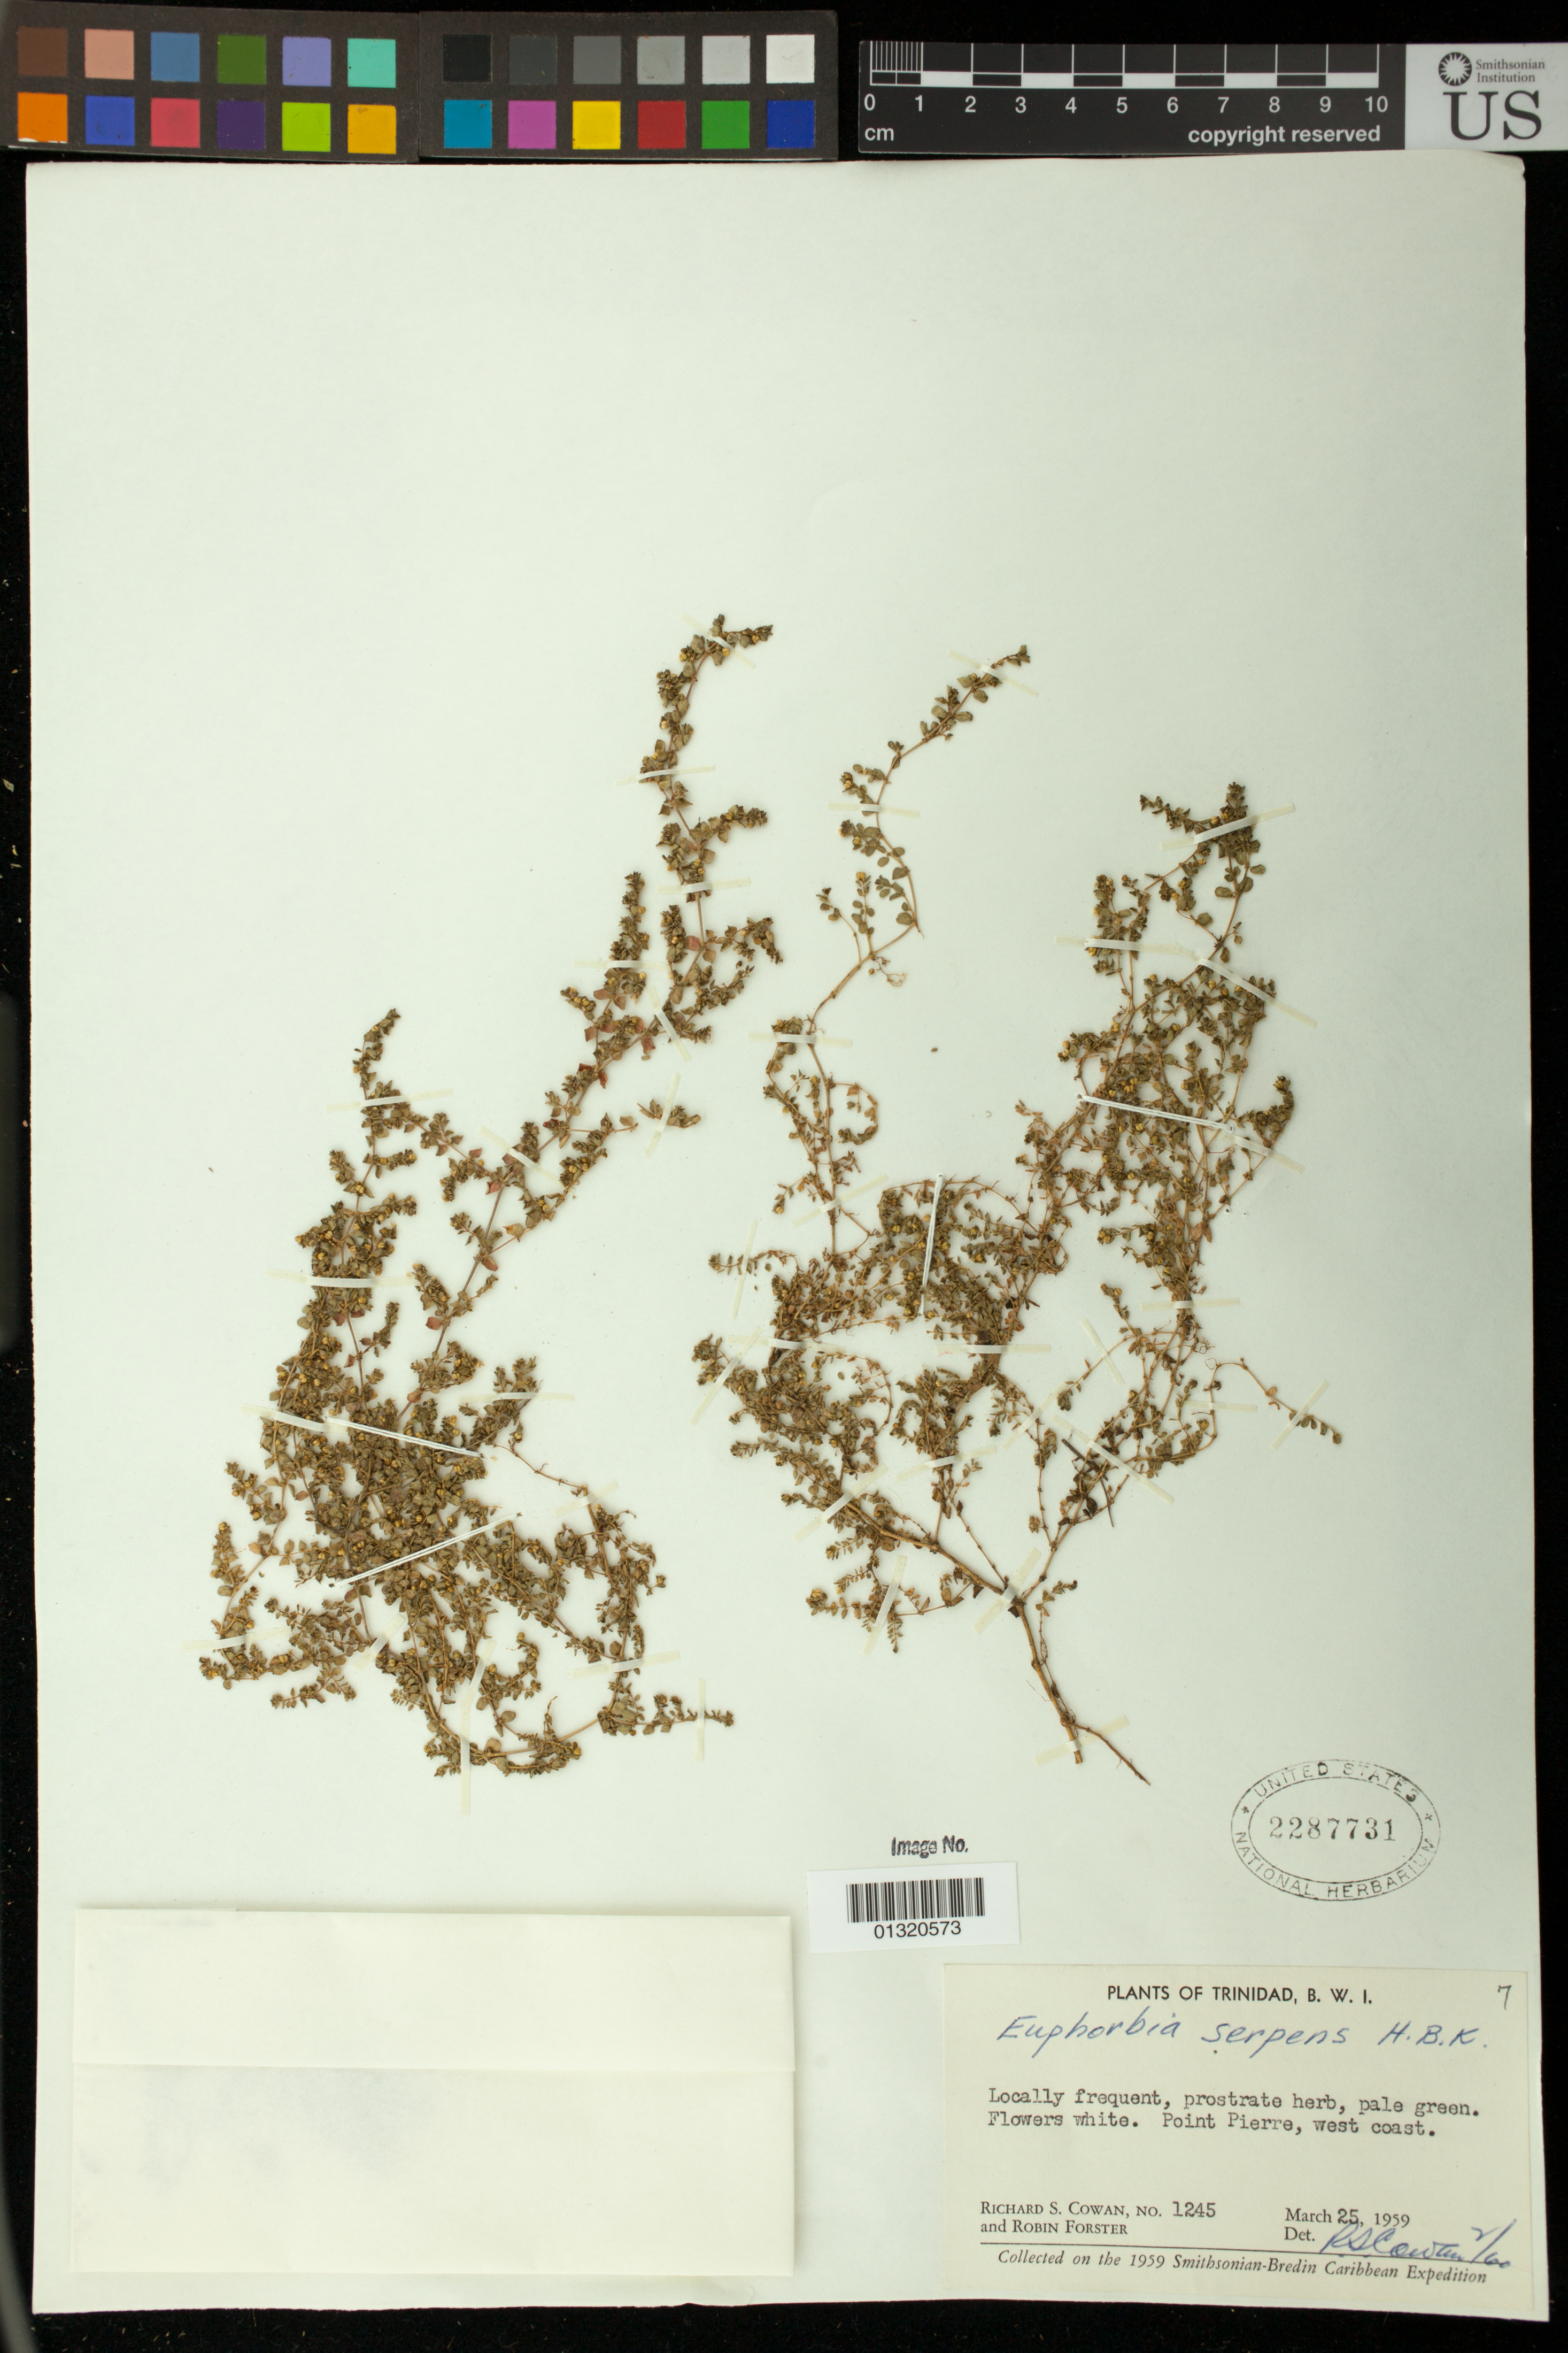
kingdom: Plantae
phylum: Tracheophyta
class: Magnoliopsida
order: Malpighiales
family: Euphorbiaceae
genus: Euphorbia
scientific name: Euphorbia serpens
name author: Kunth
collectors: R. S. Cowan & R. Forster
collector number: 1245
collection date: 1959-03-25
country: Trinidad and Tobago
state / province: Couva-Tabaquite-Talparo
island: Trinidad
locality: Point Pierre, west coast.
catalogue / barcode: US 2287731